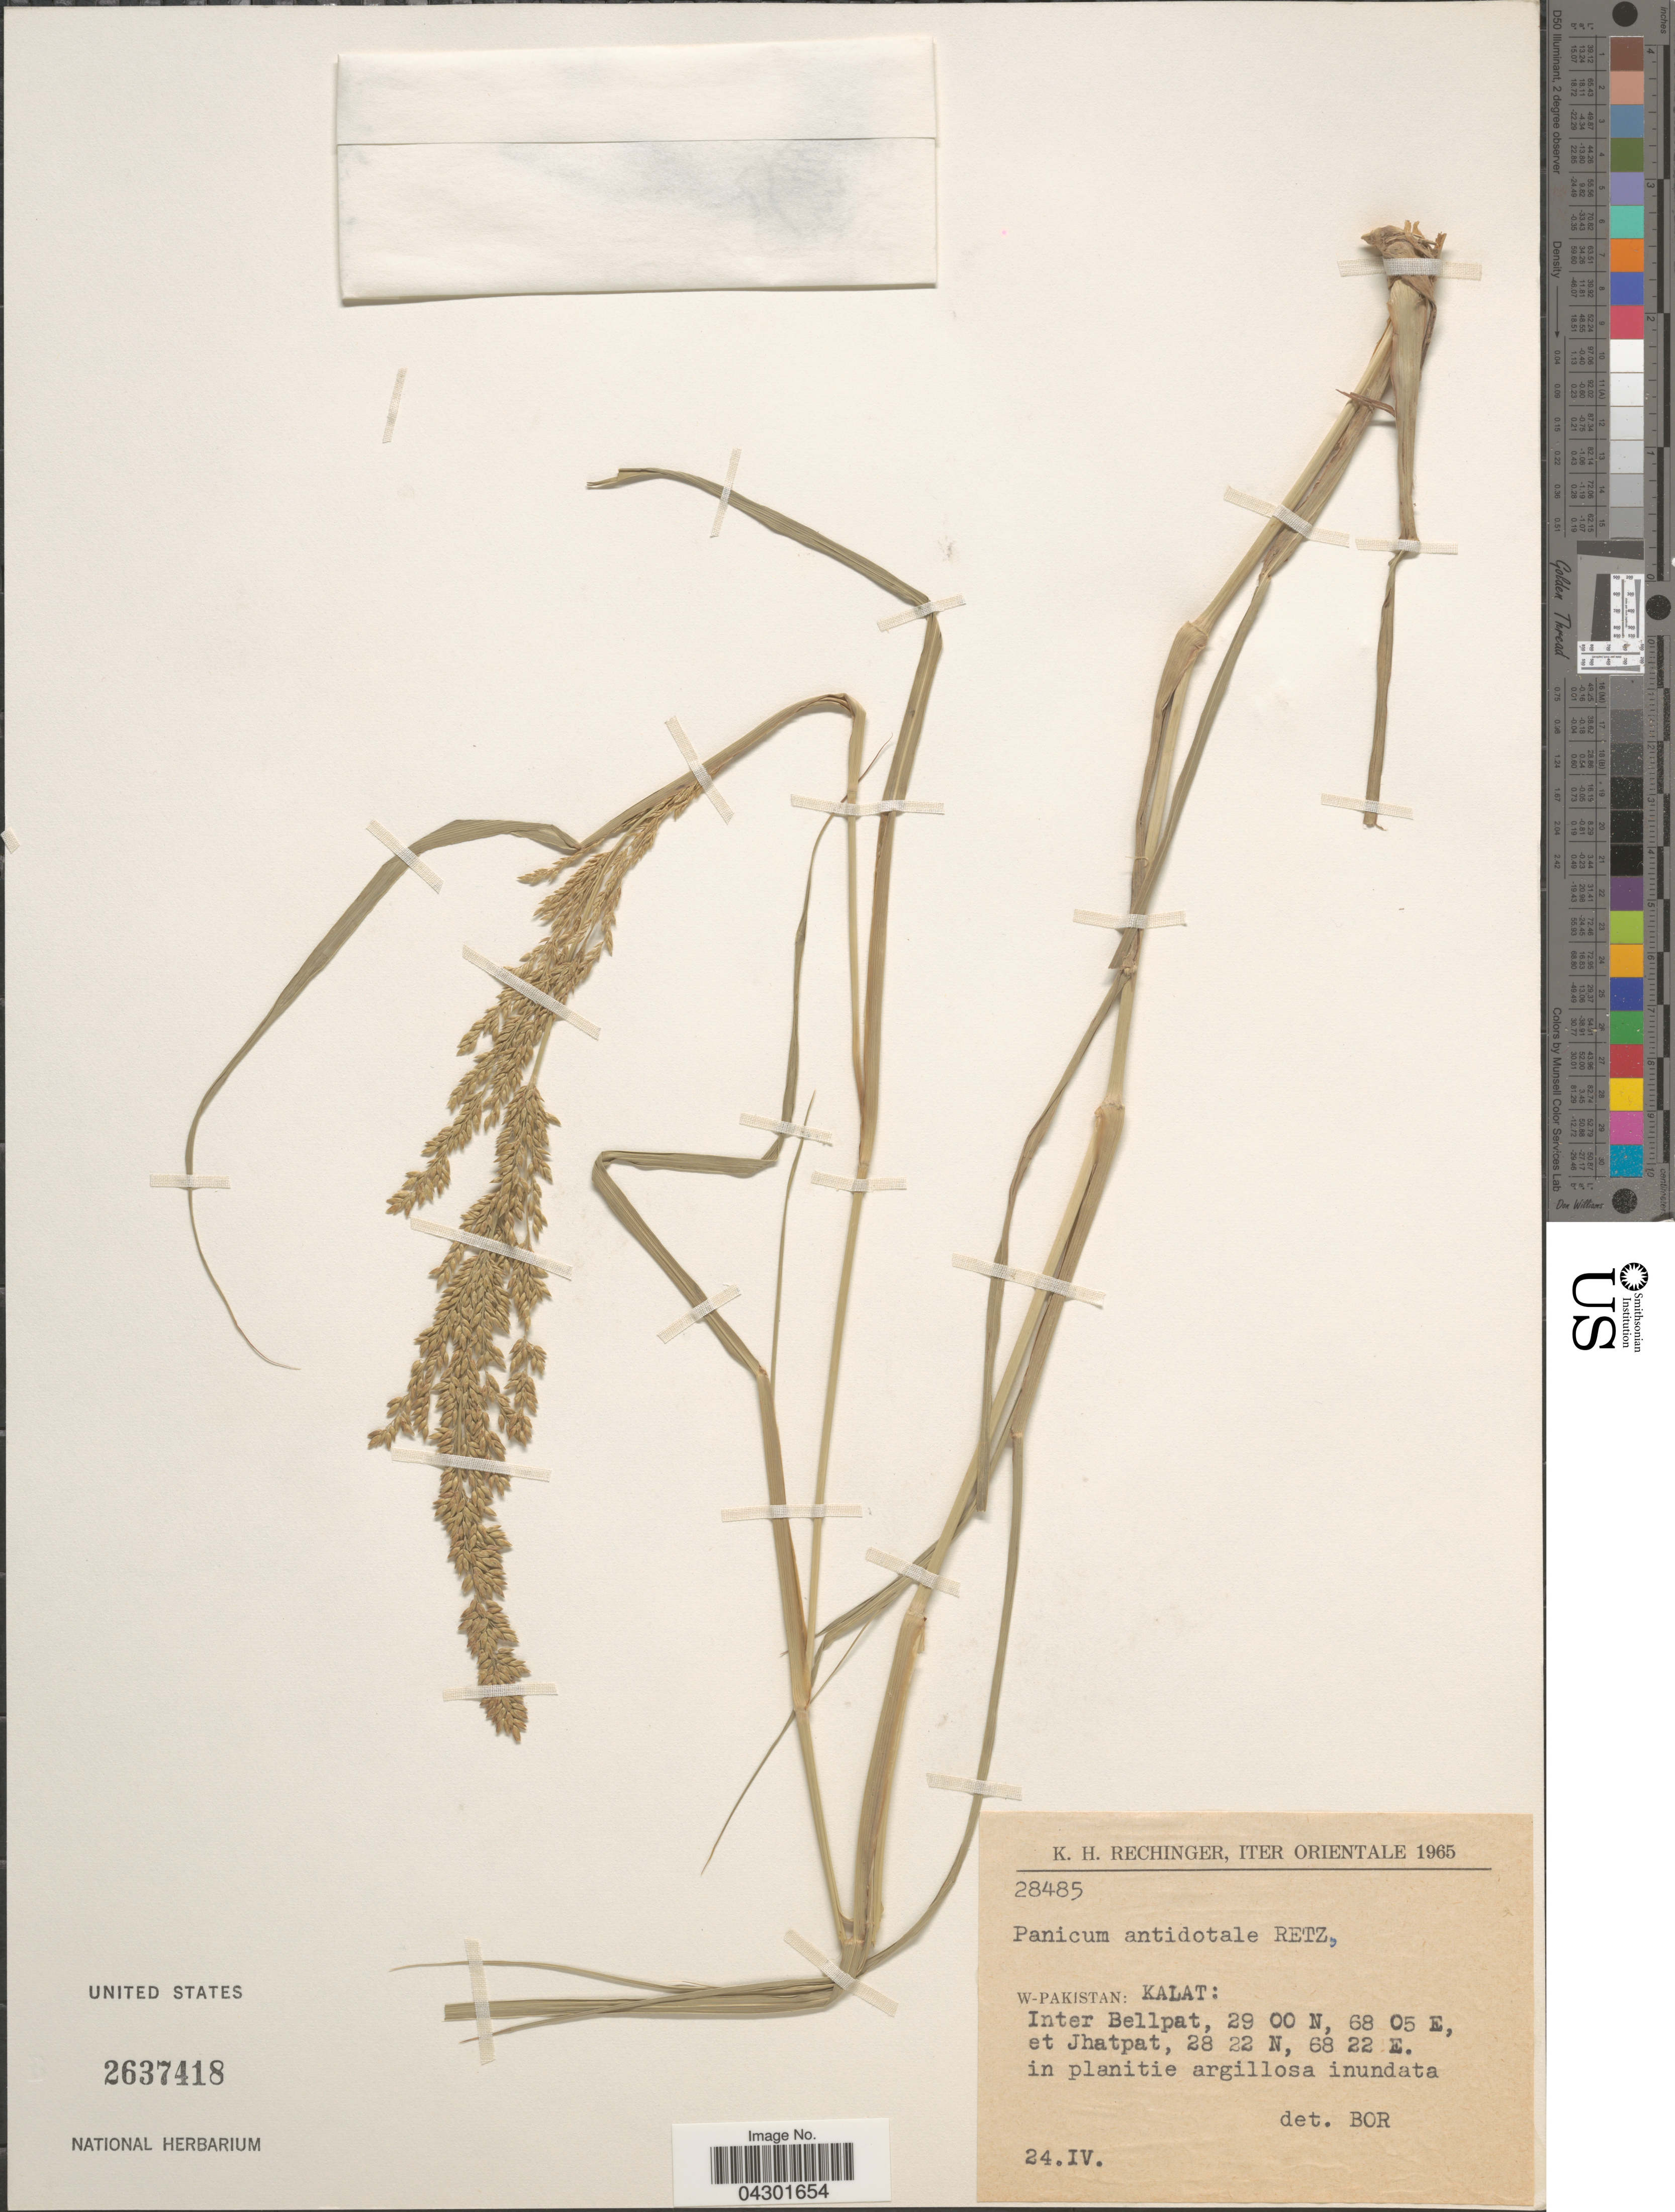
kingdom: Plantae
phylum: Tracheophyta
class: Liliopsida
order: Poales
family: Poaceae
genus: Panicum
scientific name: Panicum antidotale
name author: Retz.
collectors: K. H. Rechinger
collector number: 28485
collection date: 1965-04-24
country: Pakistan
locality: Iter Orientale 1965. W-Pakistan: Kalat: Inter Bellpat, et Jhatpat, in planitie argillosa inundata.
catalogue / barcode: US 2637418